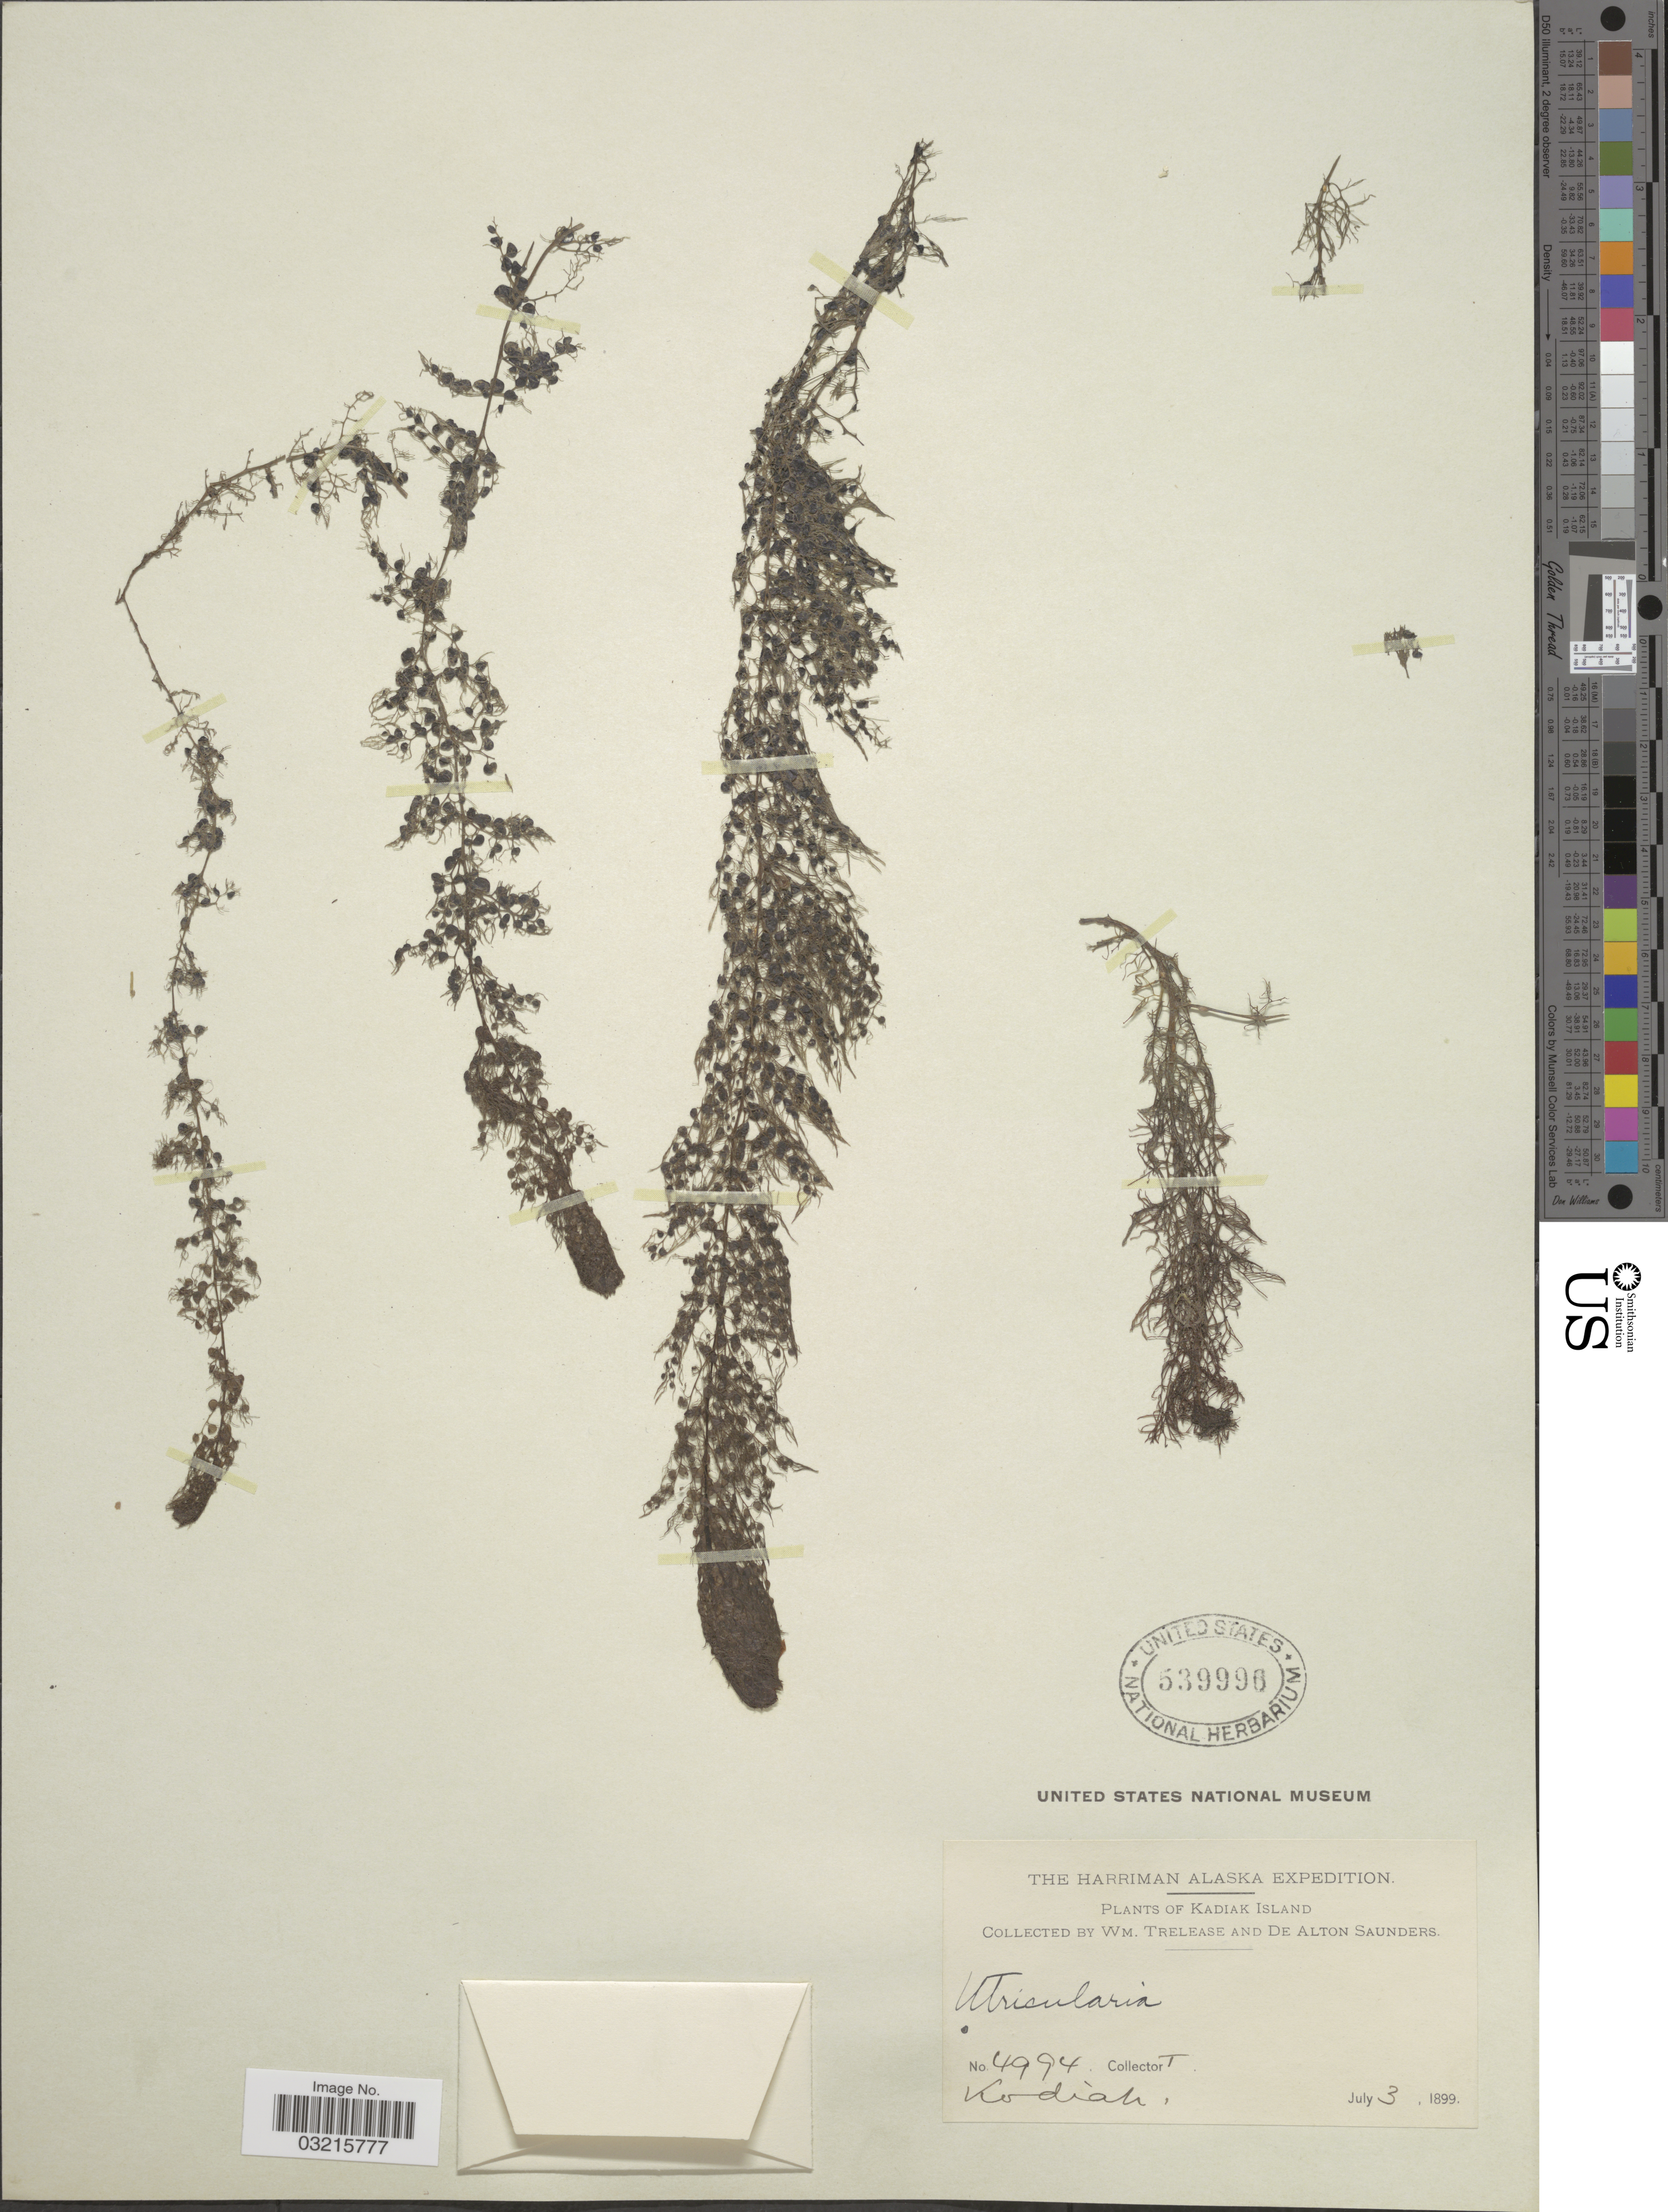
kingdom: Plantae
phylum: Tracheophyta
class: Magnoliopsida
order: Lamiales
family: Lentibulariaceae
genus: Utricularia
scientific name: Utricularia vulgaris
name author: L.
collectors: W. Trelease & D. A. Saunders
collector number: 4994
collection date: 1899-07-03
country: United States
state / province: Alaska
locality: Kadiak Island. Kodiak.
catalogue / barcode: US 539996